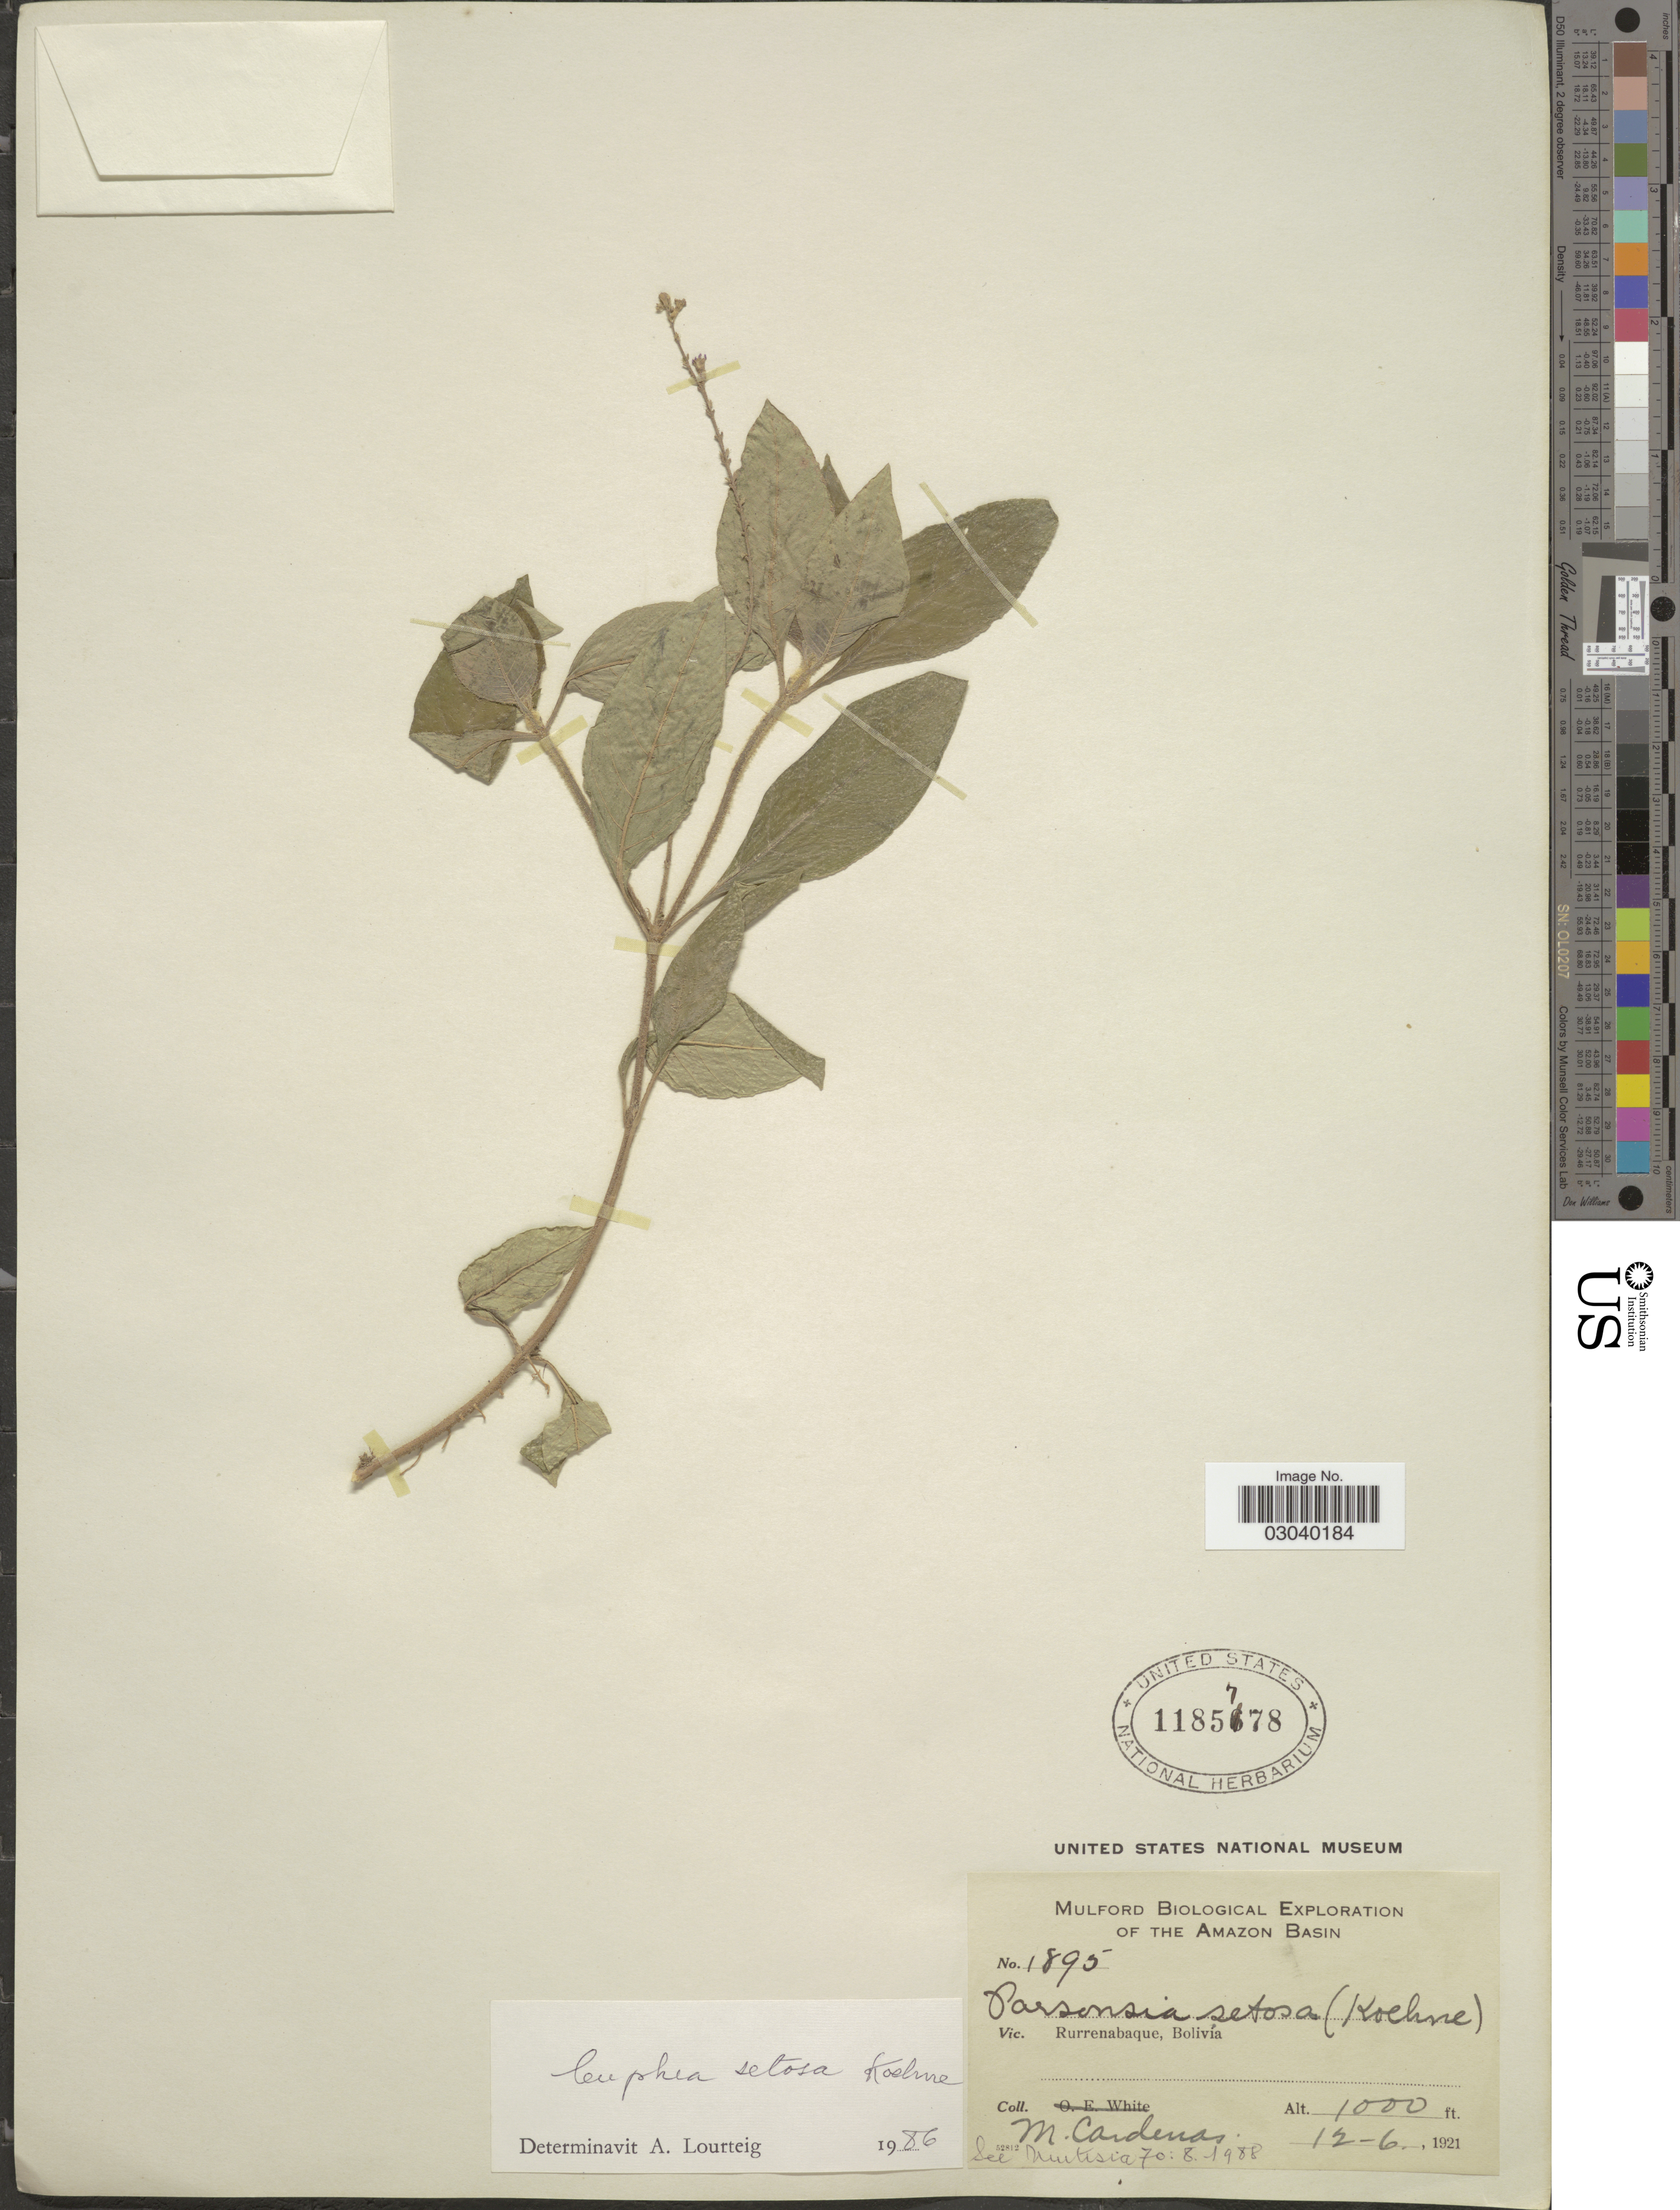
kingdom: Plantae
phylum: Tracheophyta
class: Magnoliopsida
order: Myrtales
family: Lythraceae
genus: Cuphea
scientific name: Cuphea setosa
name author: Koehne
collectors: M. Cárdenas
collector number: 1895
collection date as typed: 12-6-1921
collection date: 1921-12-06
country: Bolivia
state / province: Beni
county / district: José Ballivián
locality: Rurrenabaque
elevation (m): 305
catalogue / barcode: US 1185778